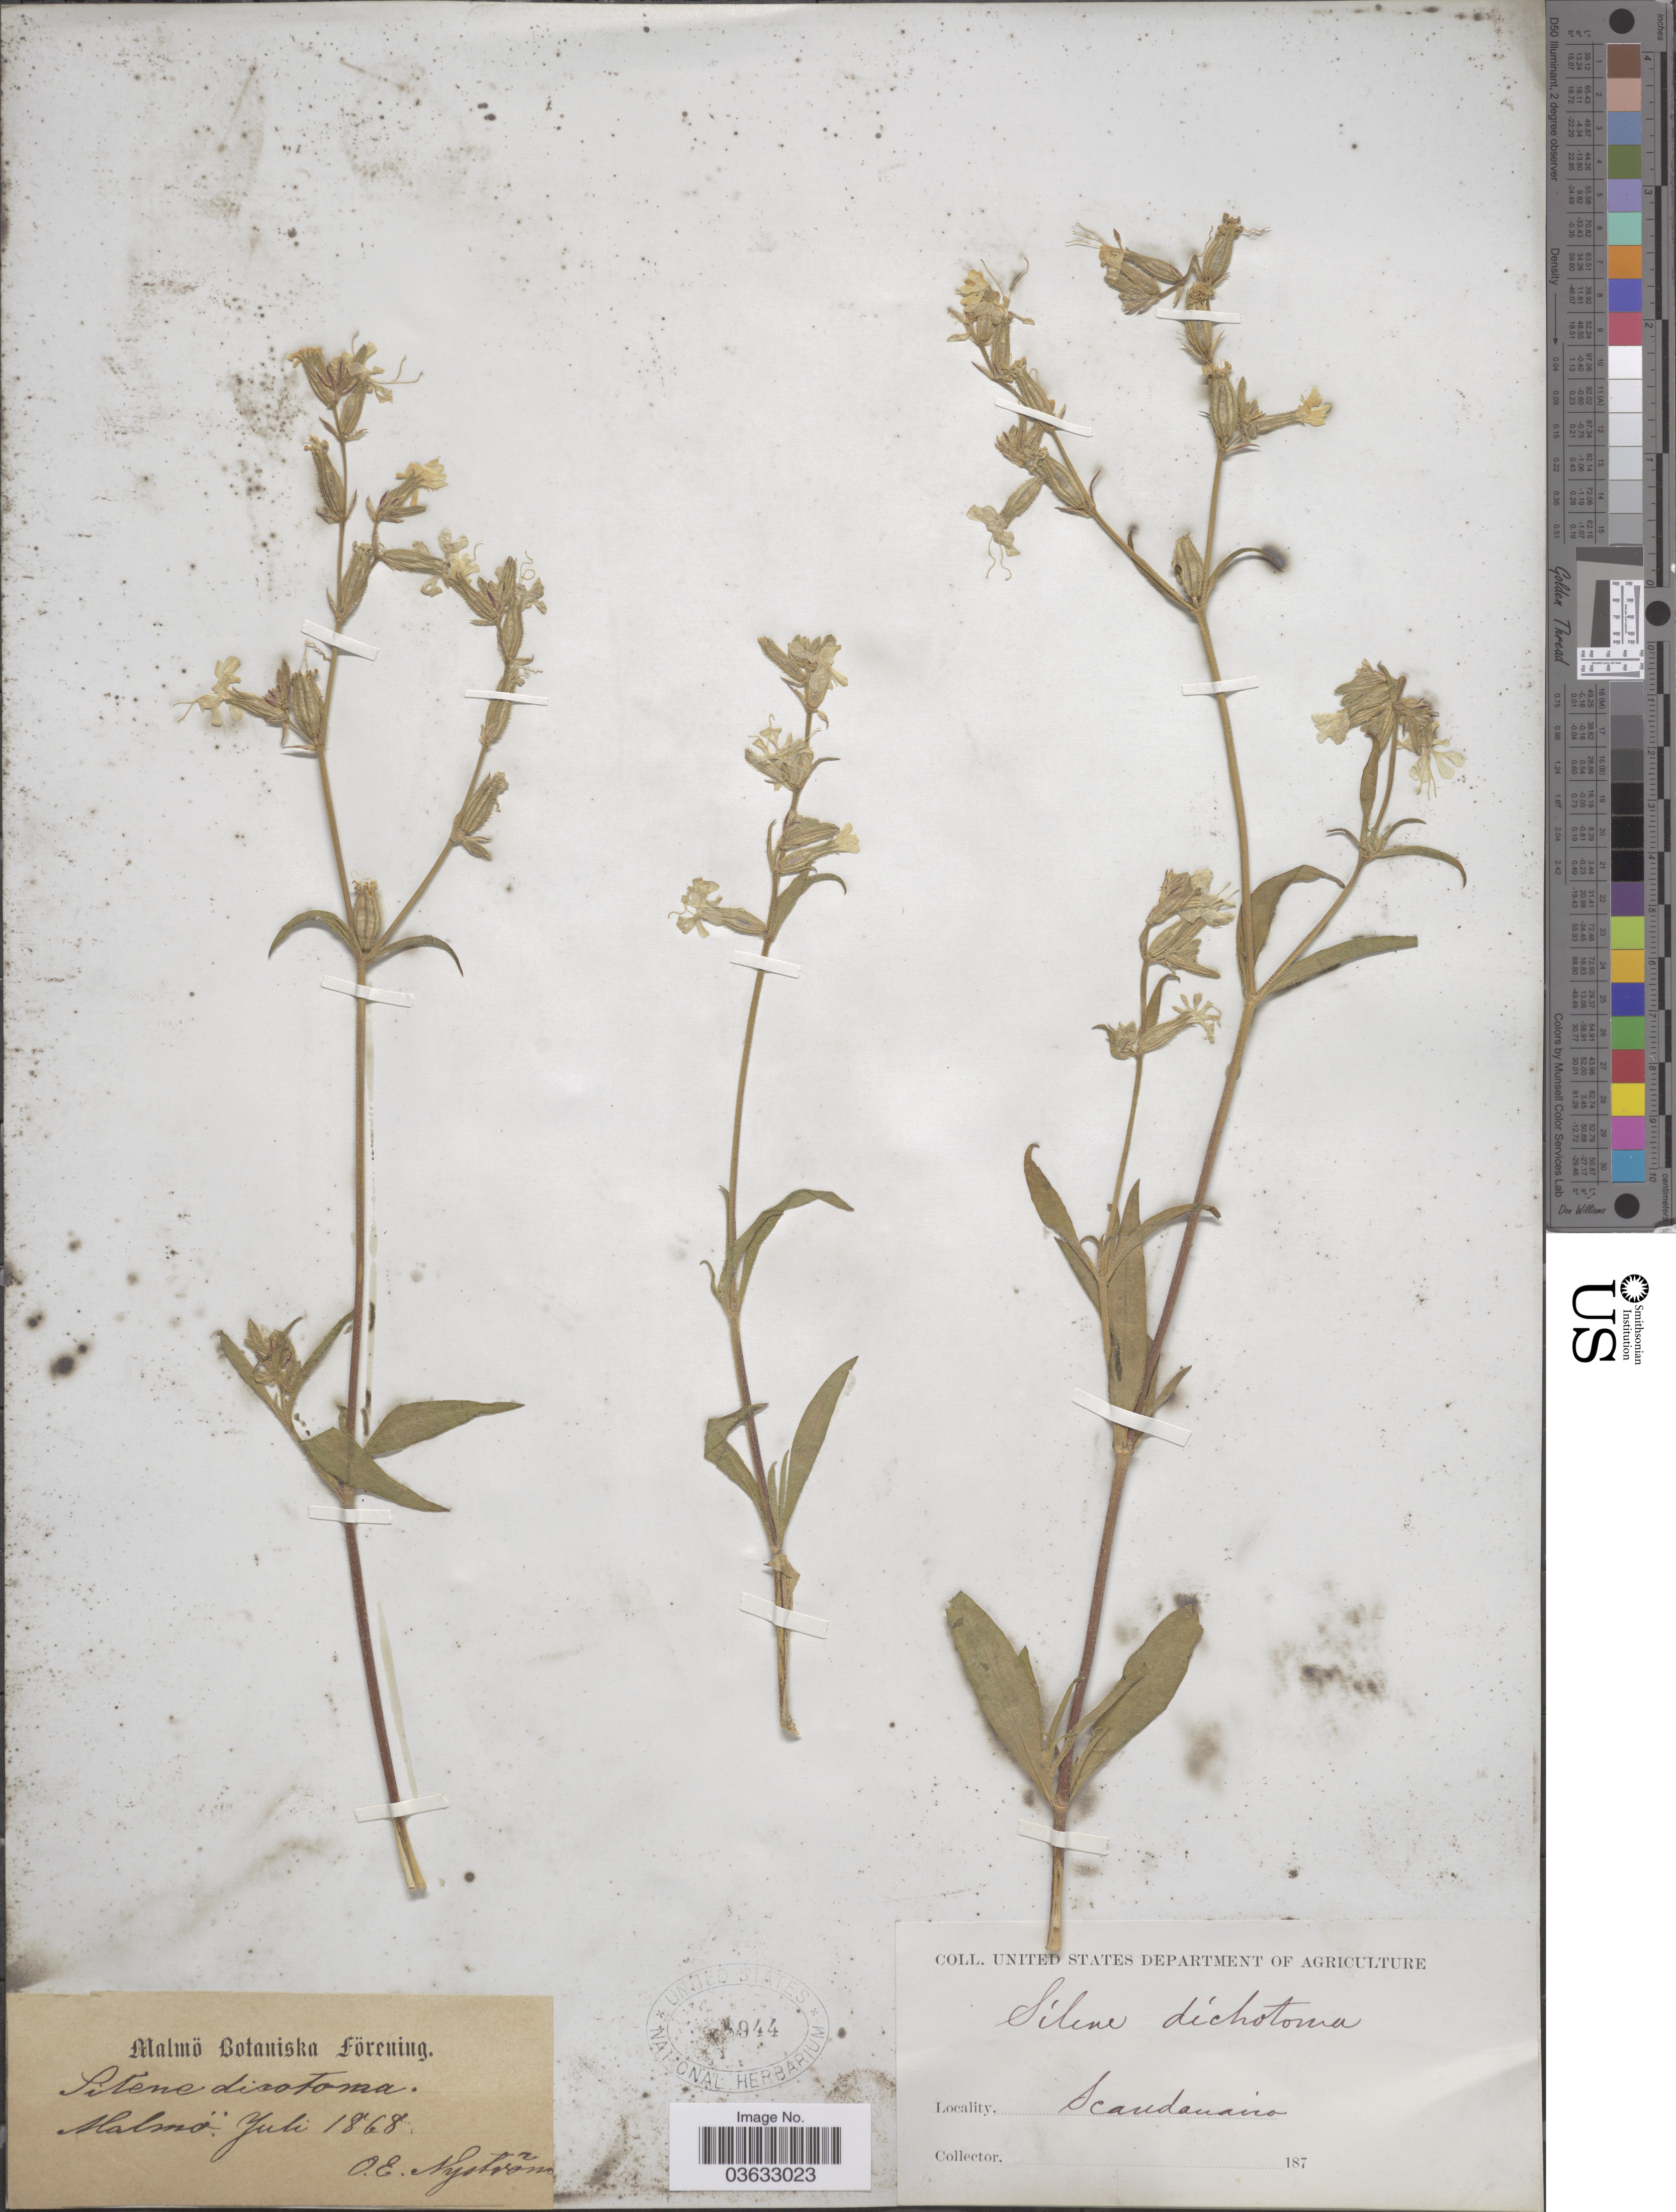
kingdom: Plantae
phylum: Tracheophyta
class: Magnoliopsida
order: Caryophyllales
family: Caryophyllaceae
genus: Silene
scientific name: Silene dichotoma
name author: Ehrh.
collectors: O. Nystrono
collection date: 1868-07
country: Sweden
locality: Malmo, Scandinavia.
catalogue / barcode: US 8944